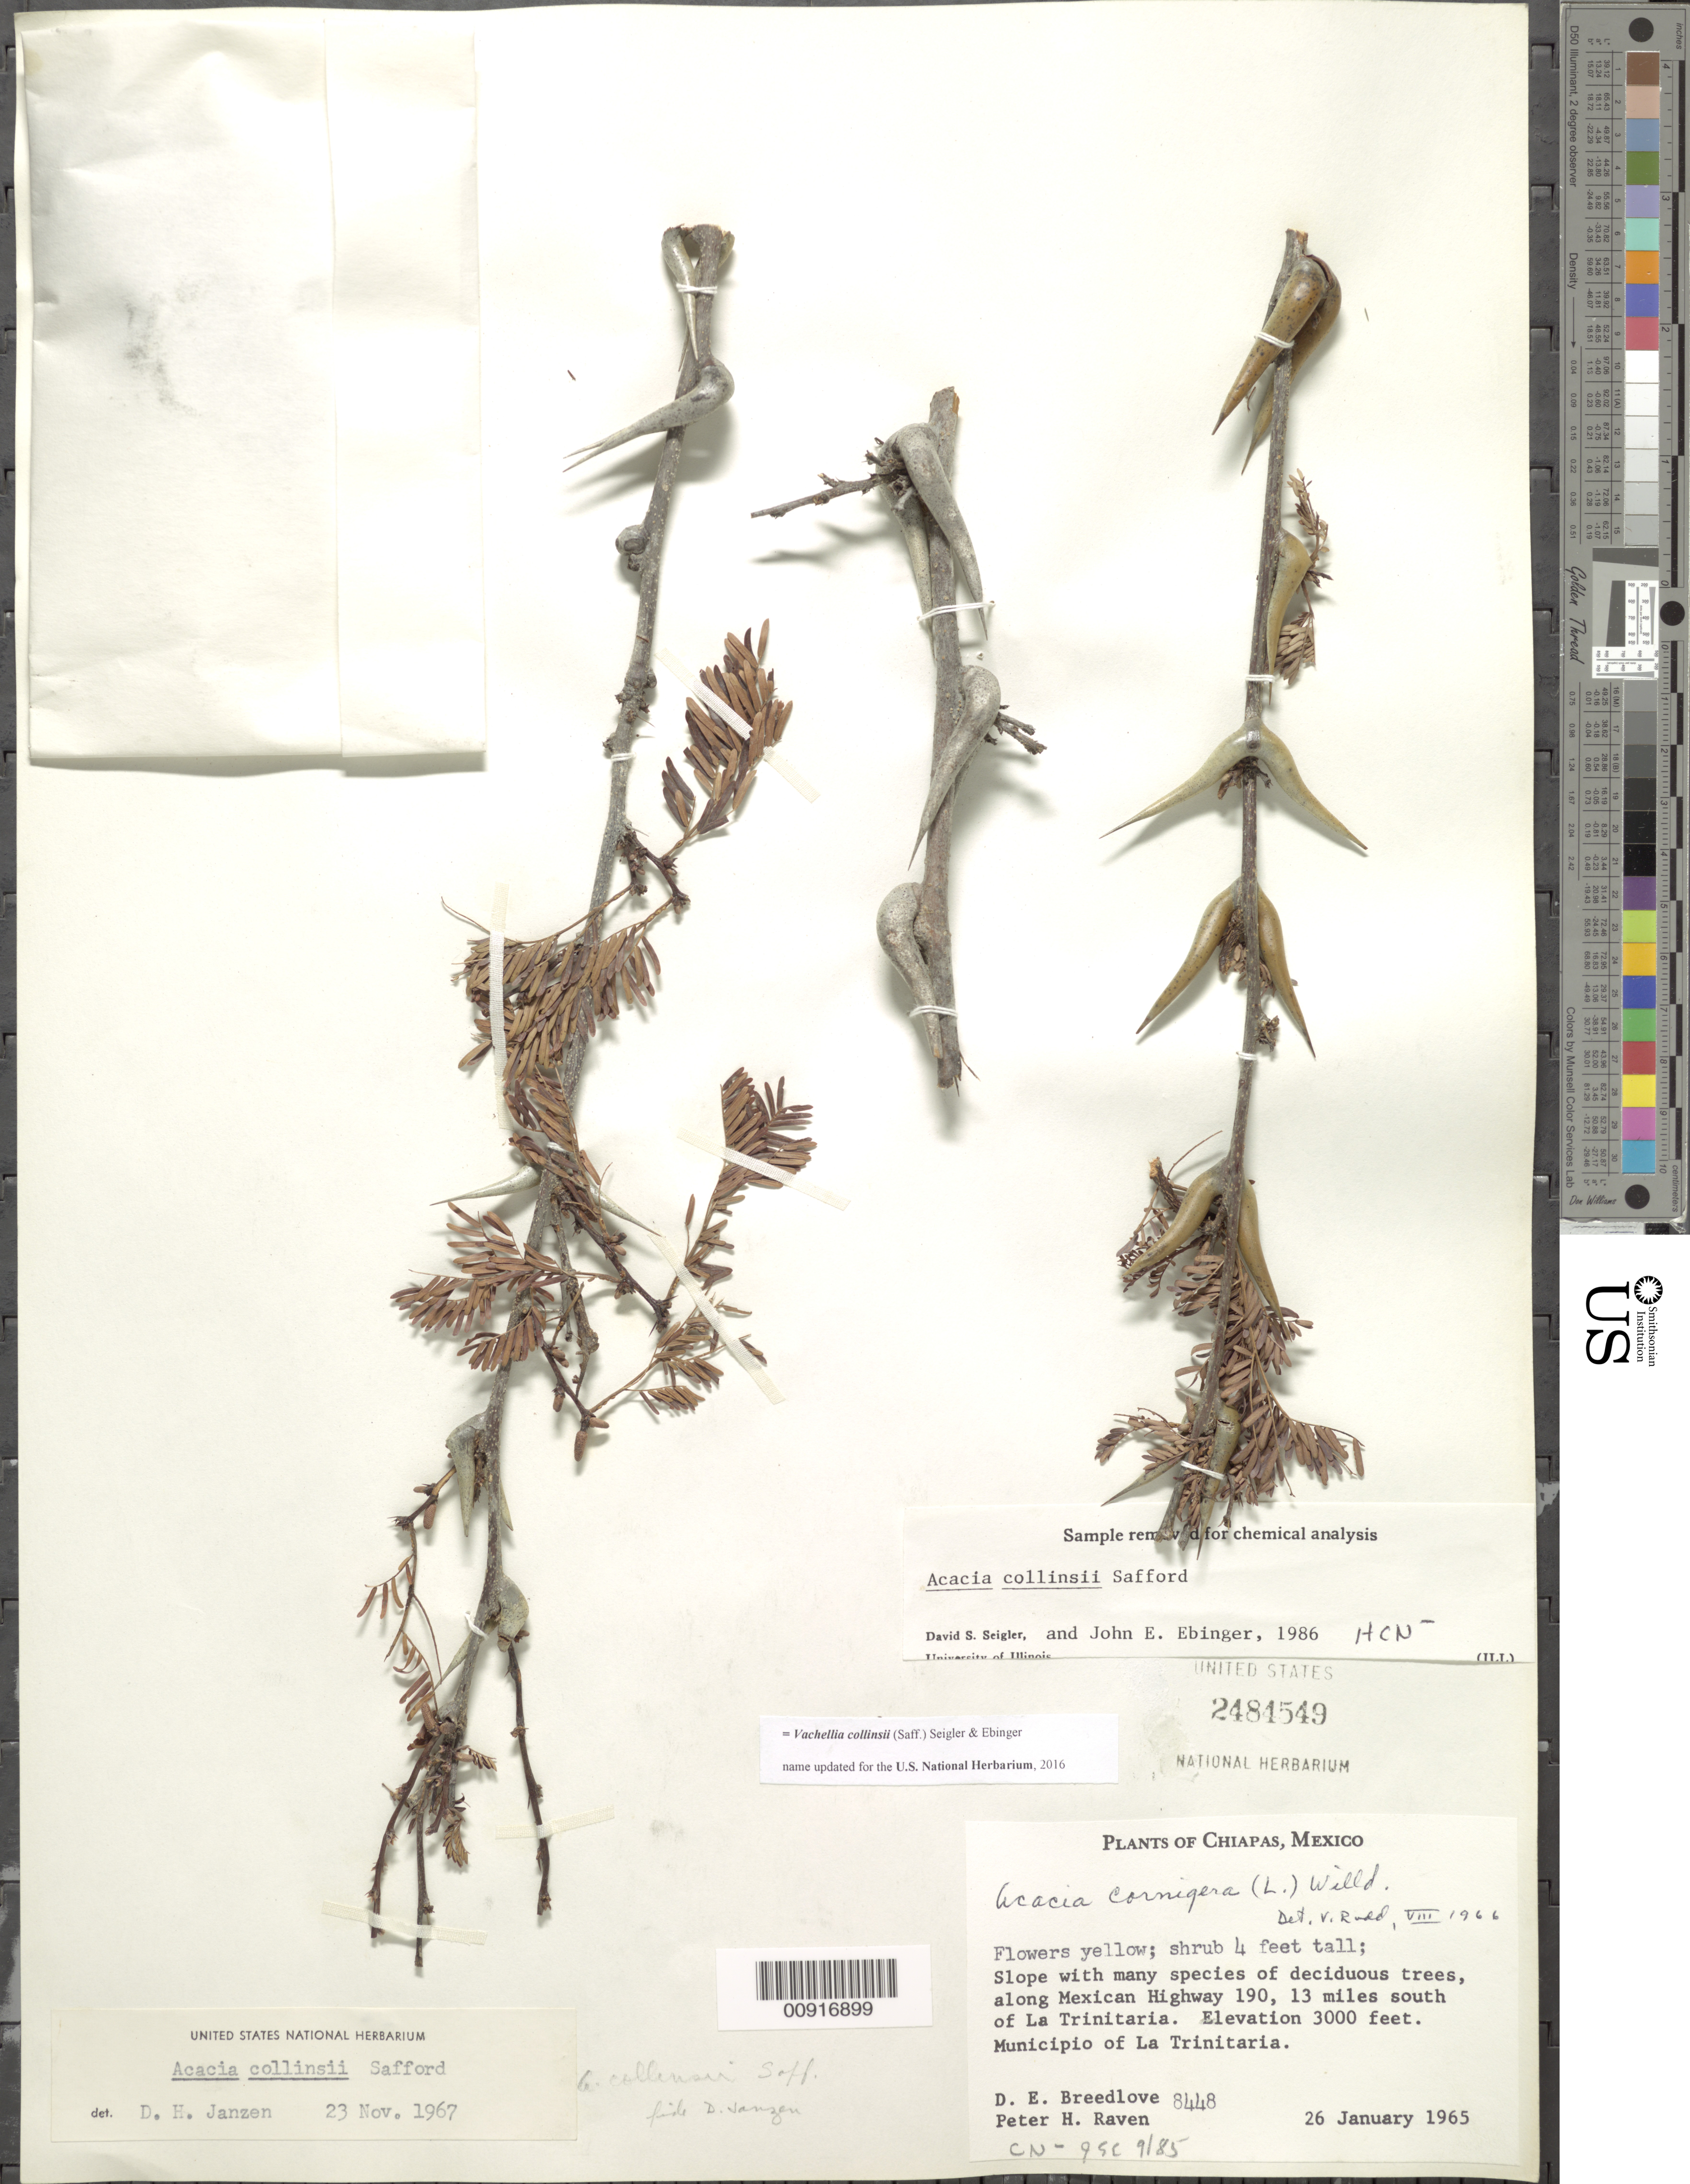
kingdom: Plantae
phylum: Tracheophyta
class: Magnoliopsida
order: Fabales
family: Fabaceae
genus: Vachellia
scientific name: Vachellia collinsii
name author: (Saff.) Seigler & Ebinger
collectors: D. E. Breedlove & P. H. Raven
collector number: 8448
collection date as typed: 26 Jan 1965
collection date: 1965-01-26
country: Mexico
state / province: Chiapas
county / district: Trinitaria, La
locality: Along Mexican Highway 190, 13 miles south of La Trinitaria. Municipio of La Trinitaria, Chiapas.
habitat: Slope with many species of deciduous trees.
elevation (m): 914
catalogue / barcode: US 2484549